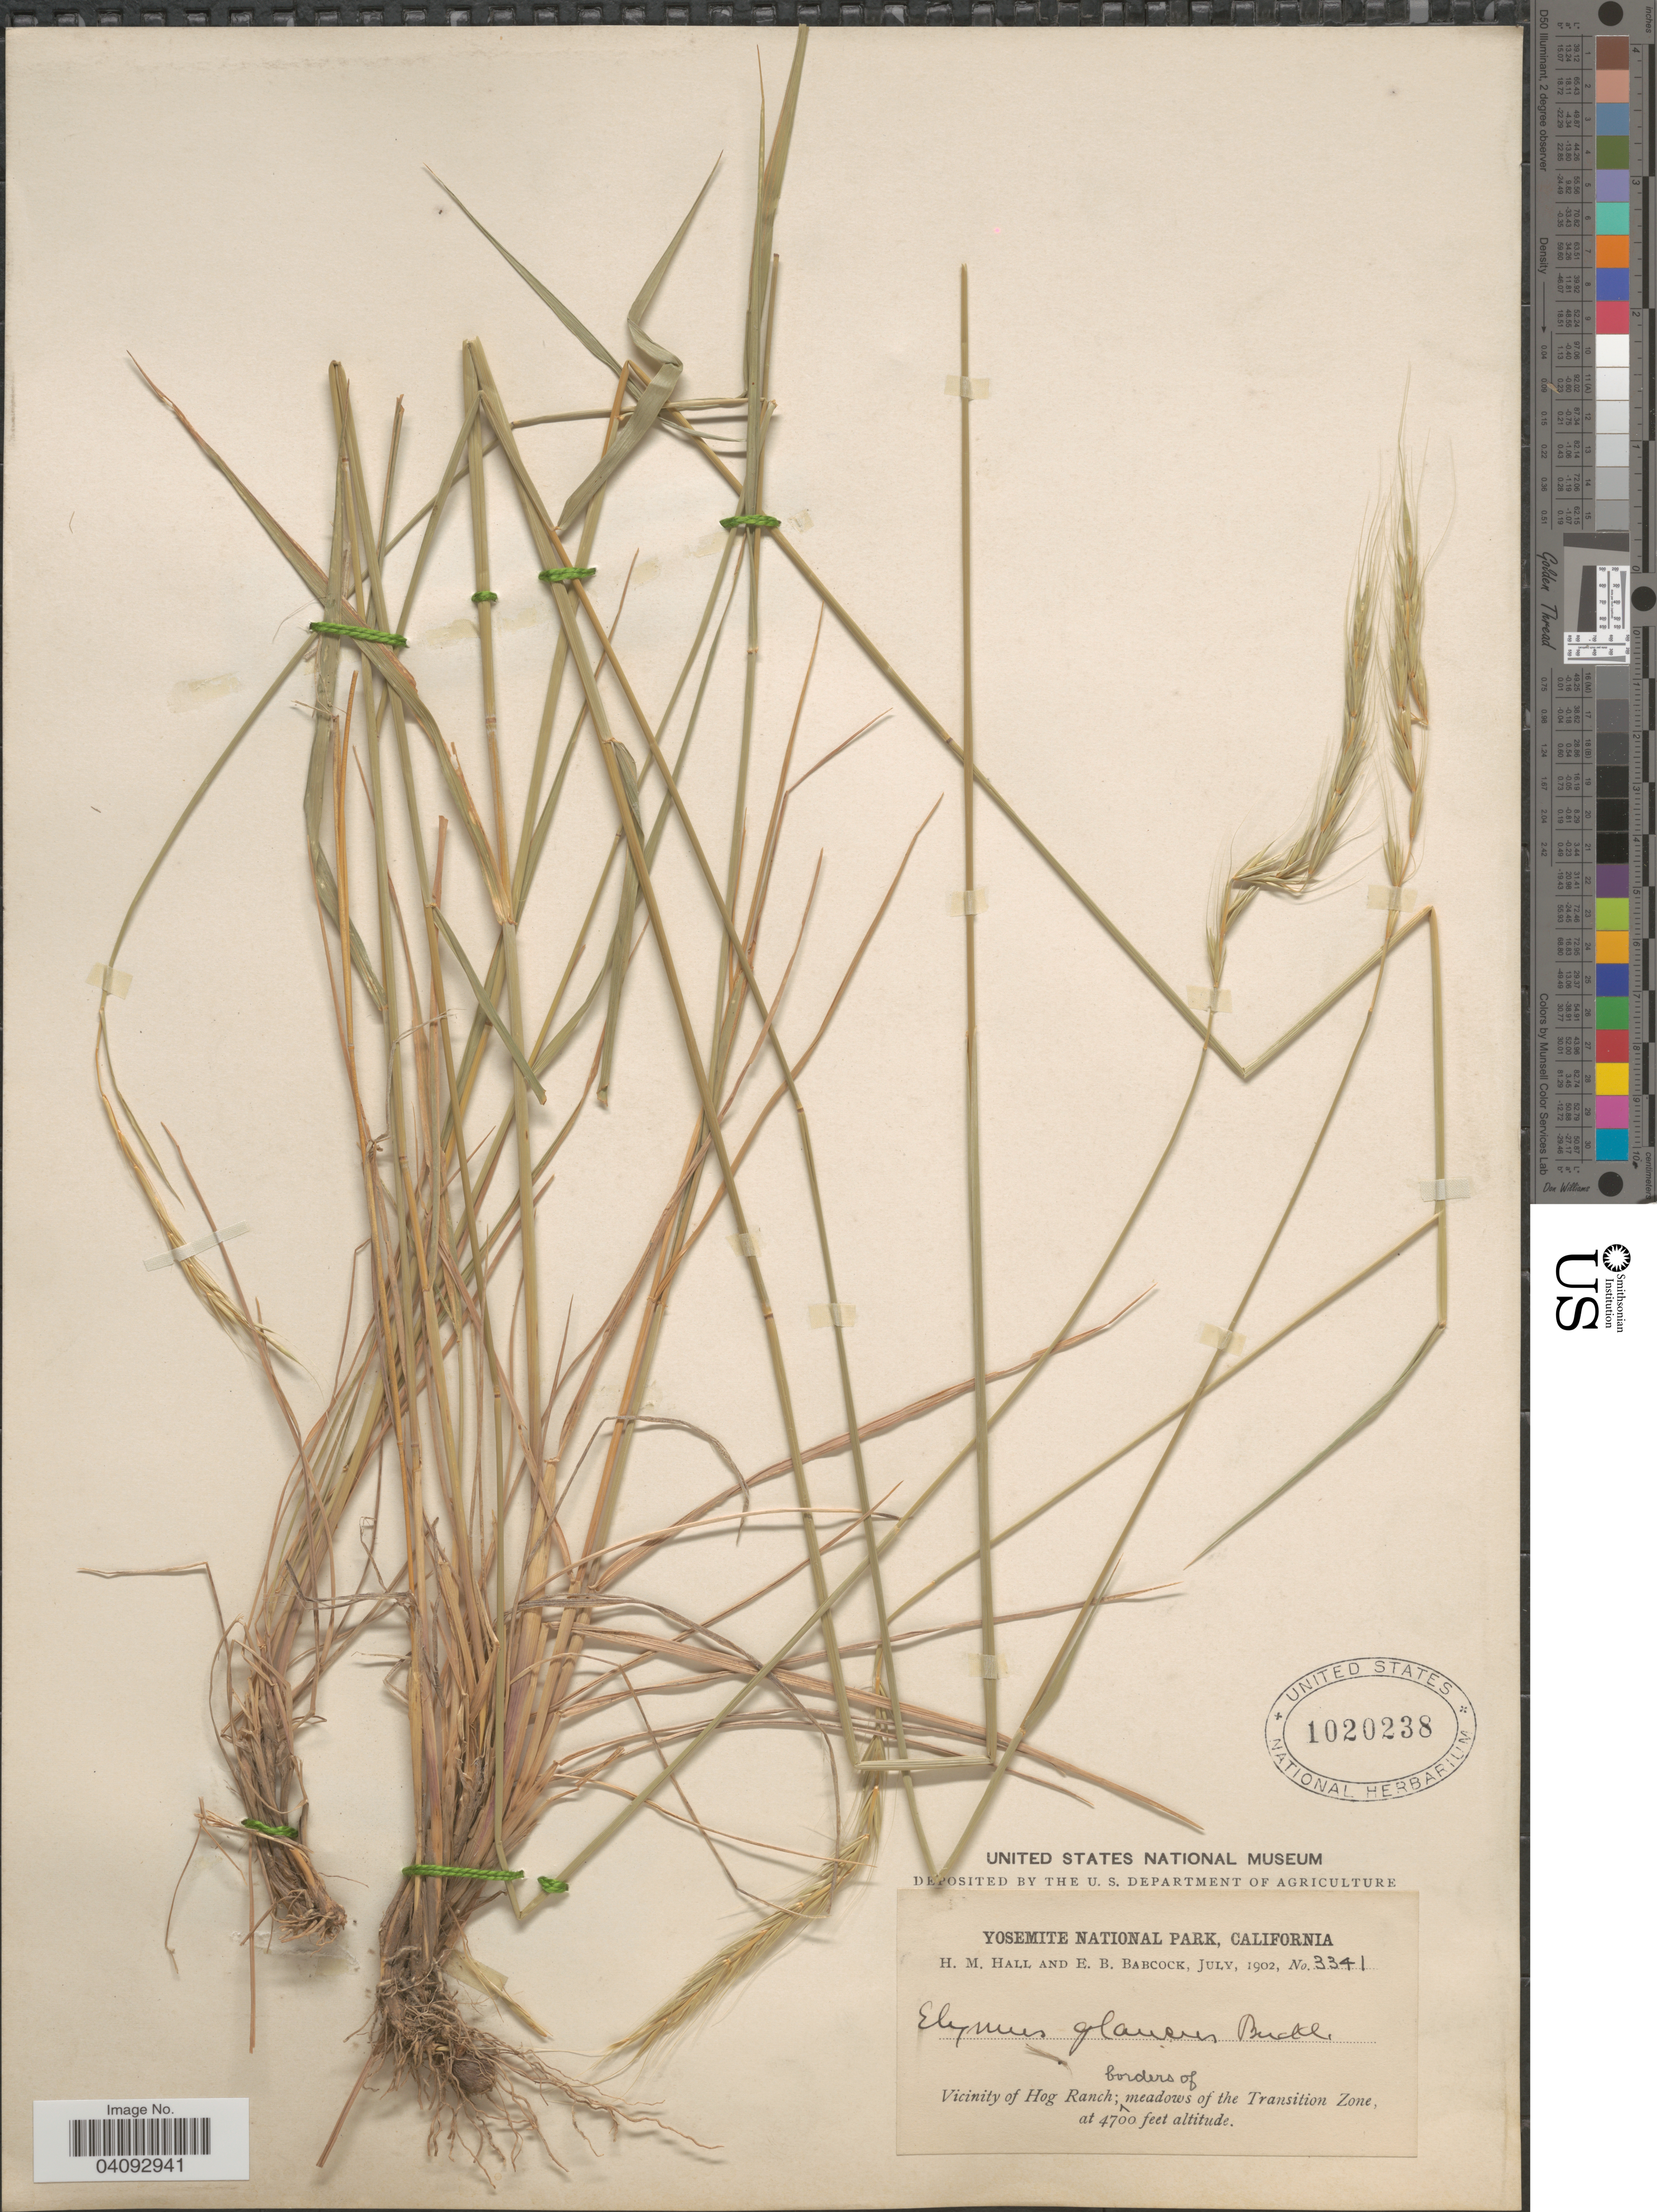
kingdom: Plantae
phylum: Tracheophyta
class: Liliopsida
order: Poales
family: Poaceae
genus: Elymus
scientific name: Elymus glaucus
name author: Buckley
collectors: H. M. Hall & E. B. Babcock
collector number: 3341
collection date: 1902-07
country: United States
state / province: California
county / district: Mariposa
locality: Yosemite National Park. Borders of Vicinity of Hog Ranch; meadows of the Transition Zone.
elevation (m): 1433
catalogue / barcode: US 1020238